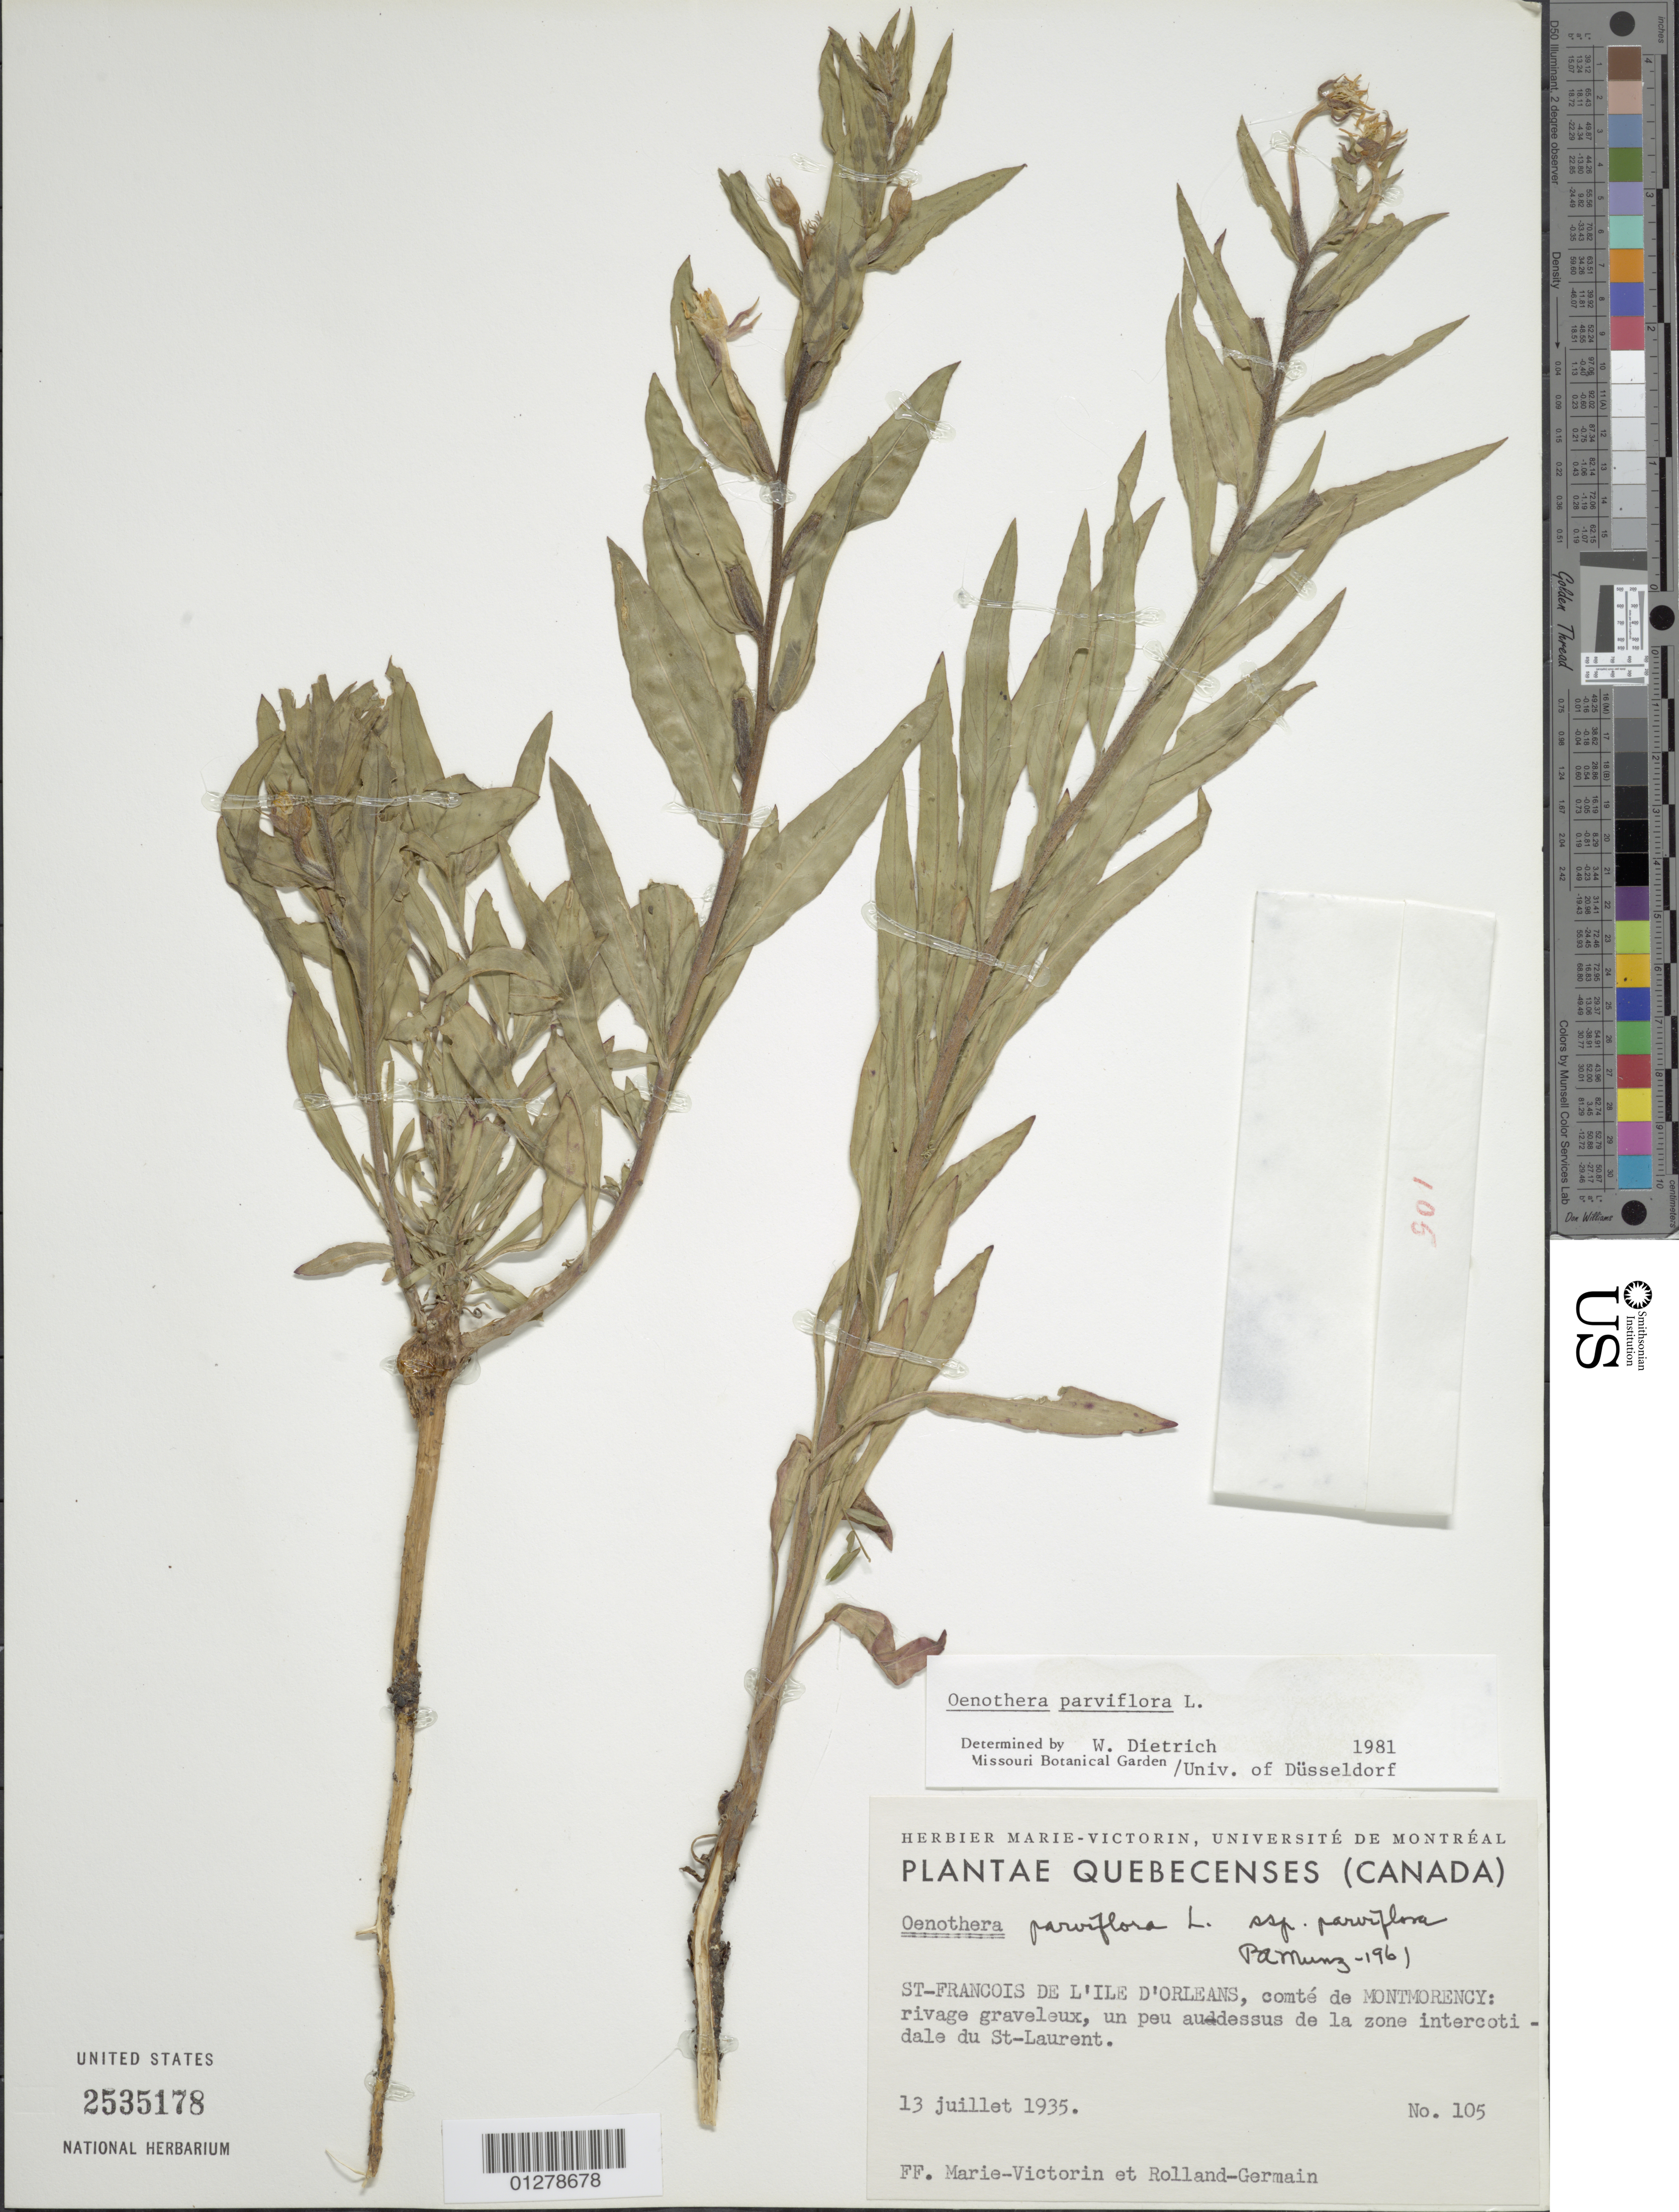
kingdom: Plantae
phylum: Tracheophyta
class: Magnoliopsida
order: Myrtales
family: Onagraceae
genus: Oenothera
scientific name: Oenothera parviflora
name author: L.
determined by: Dietrich, W.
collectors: F. Marie-Victorin & Rolland-Germain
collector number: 105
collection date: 1935-07-13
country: Canada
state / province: Quebec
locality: St-Francois de L'Ile D'Orleans, comté de Montmorency: rivage graveleux, un peu au dessus de la zone intercotidale du St-Laurent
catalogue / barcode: US 2535178